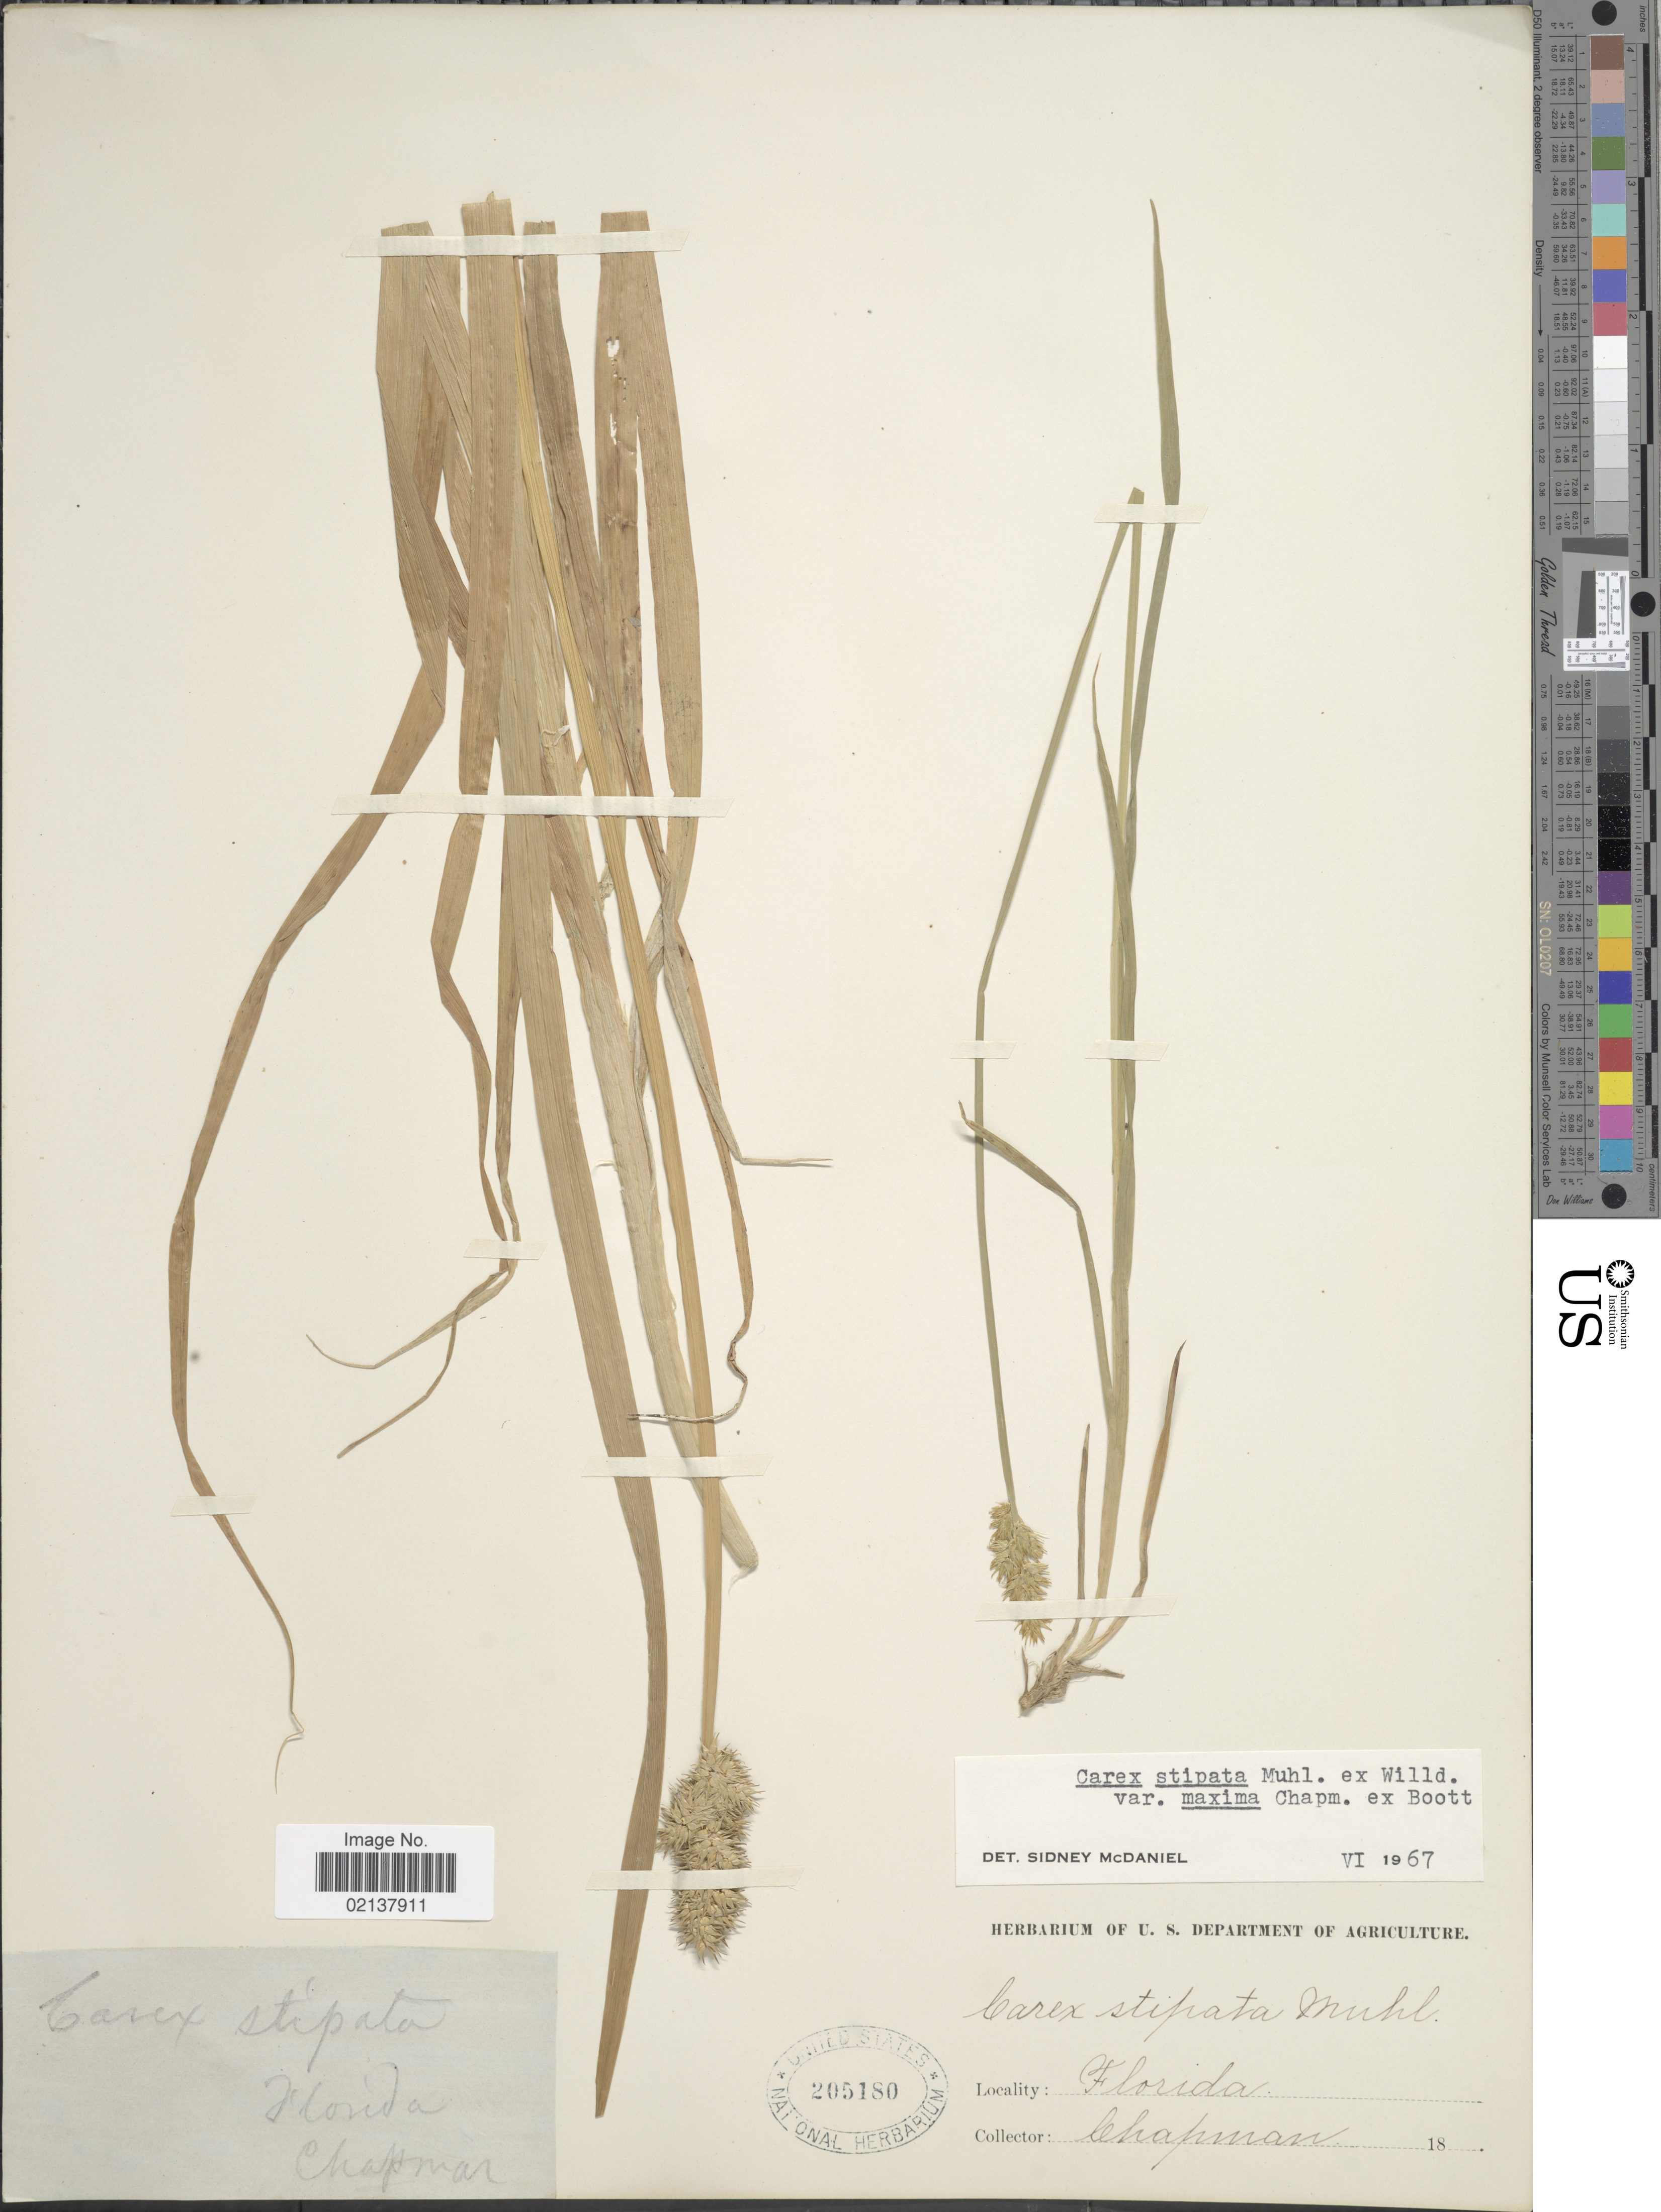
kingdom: Plantae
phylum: Tracheophyta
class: Liliopsida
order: Poales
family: Cyperaceae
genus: Carex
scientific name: Carex stipata var. maxima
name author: Chapm. ex Boott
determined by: Strong, Mark T., (BOT), Smithsonian Institution - National Museum of Natural History (UNITED STATES)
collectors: A. Chapman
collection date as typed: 18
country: United States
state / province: Florida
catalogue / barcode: US 205180